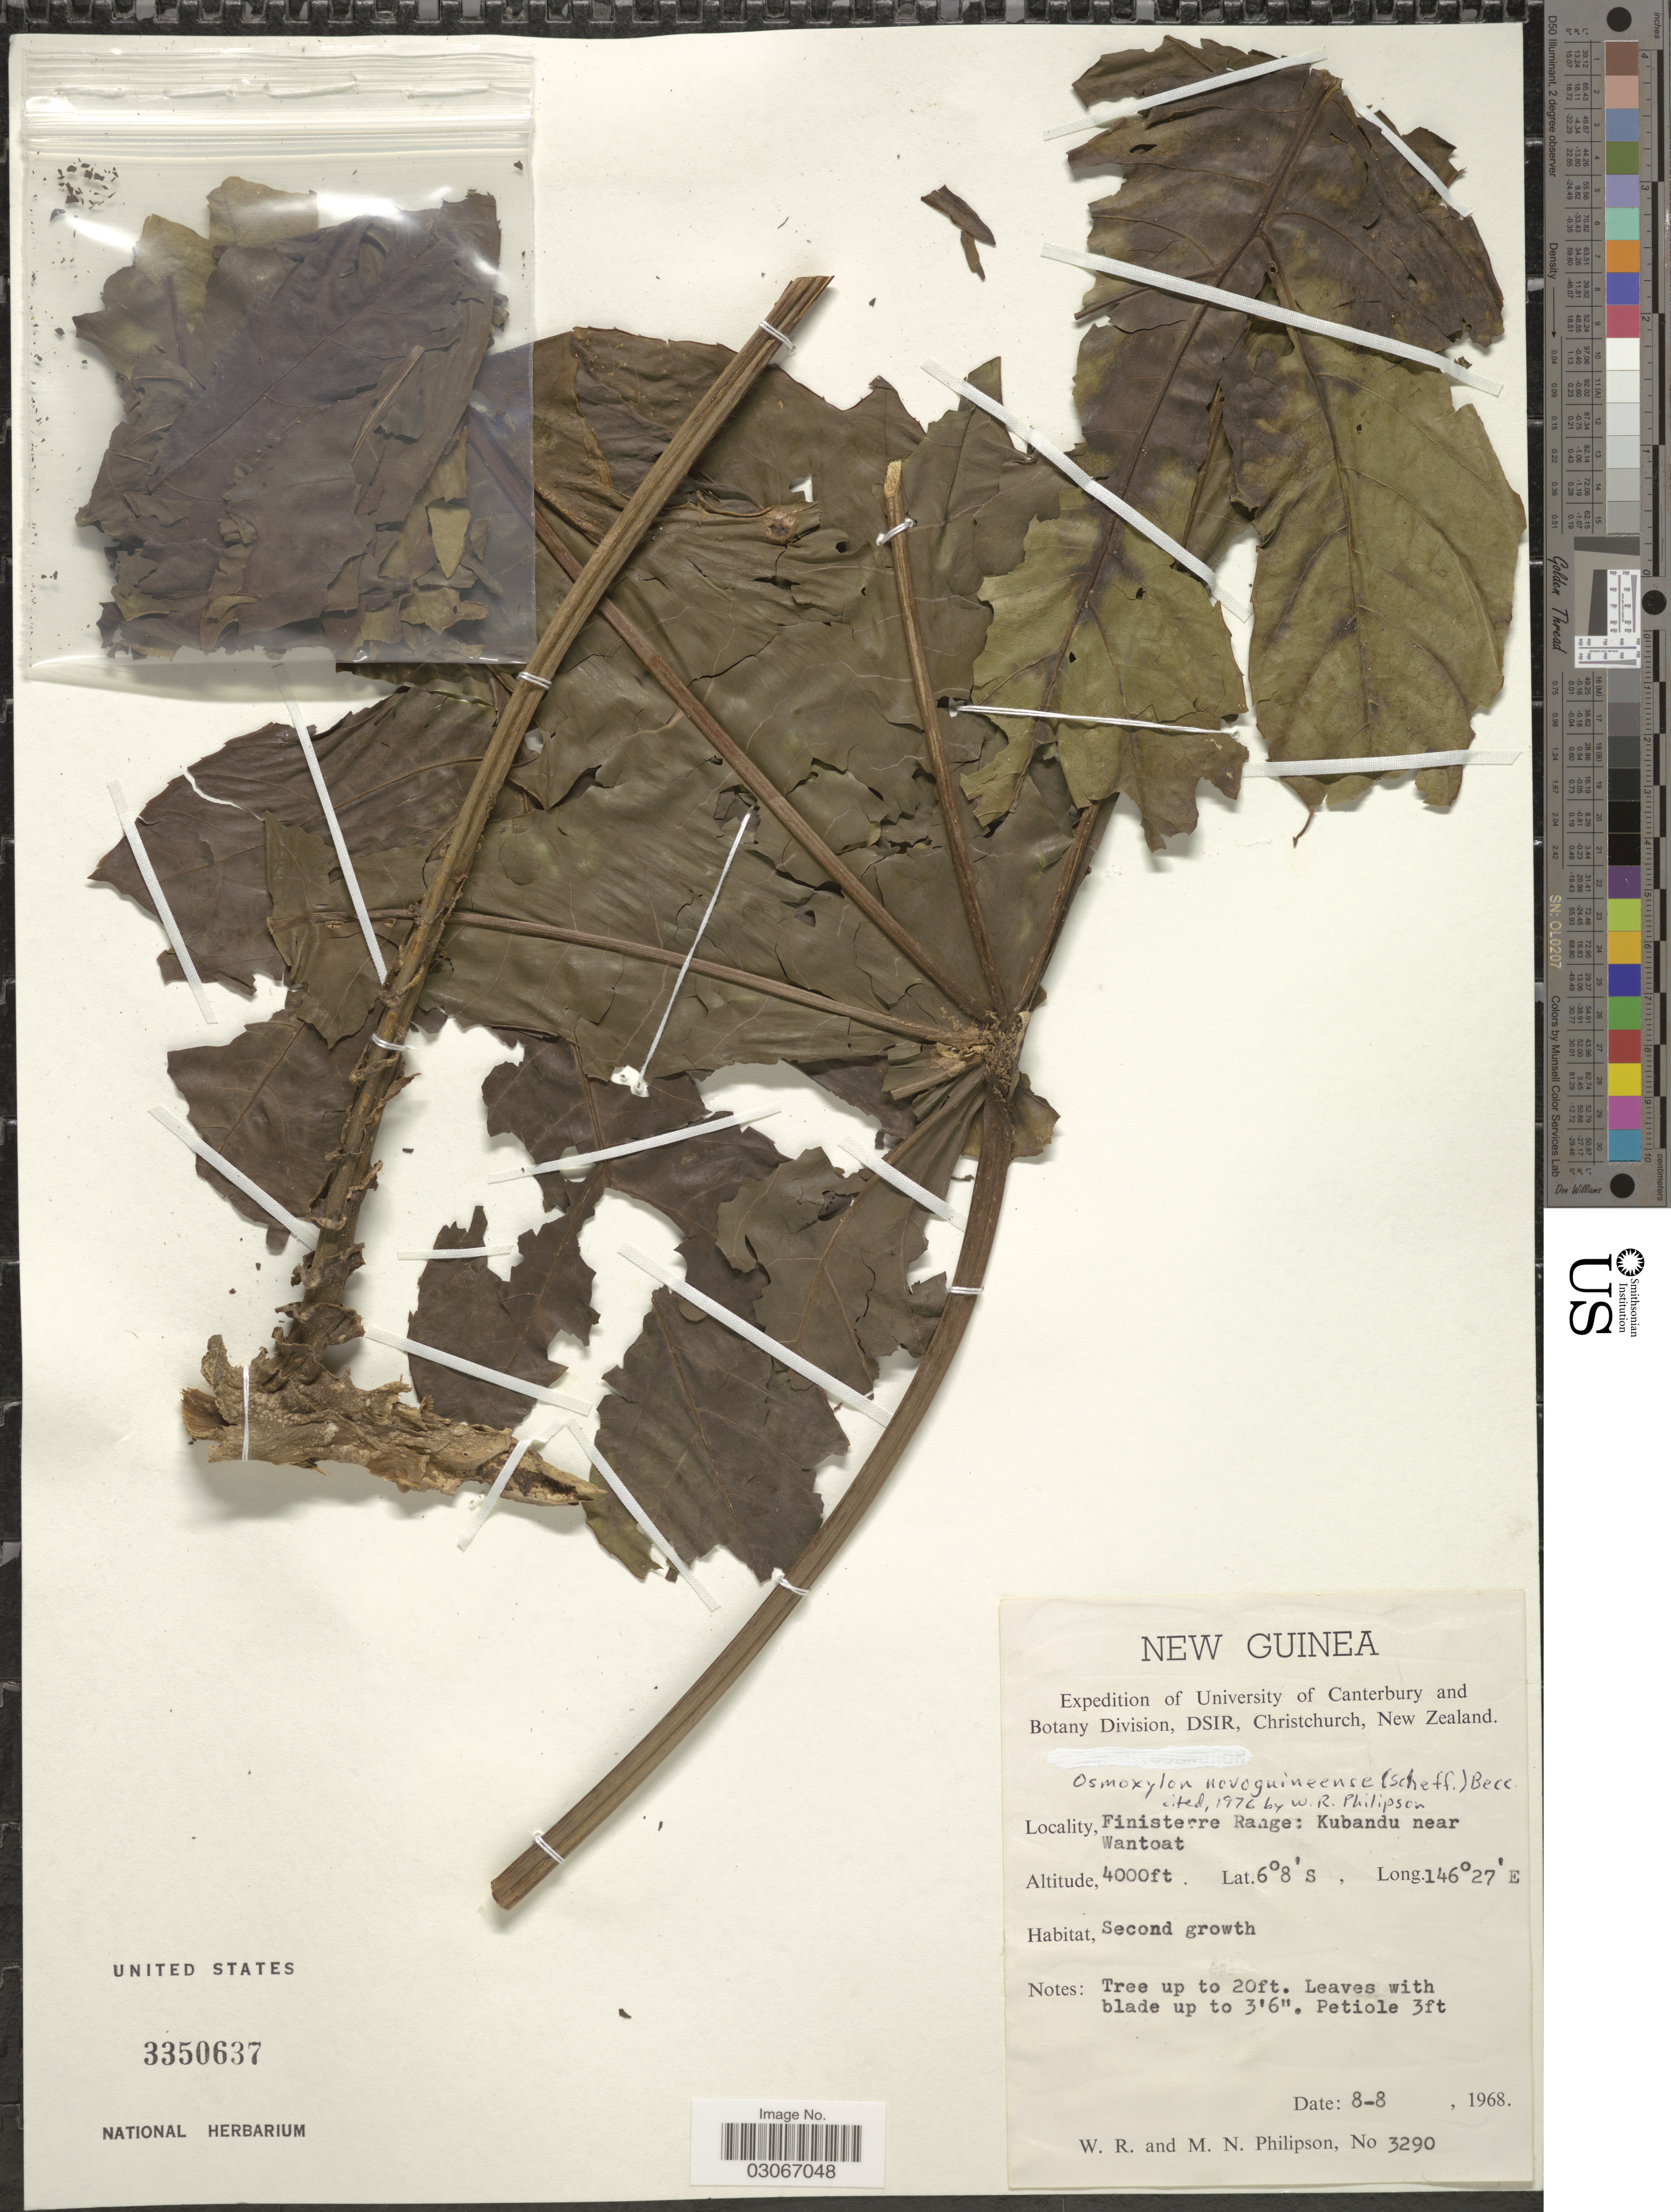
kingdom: Plantae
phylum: Tracheophyta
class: Magnoliopsida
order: Apiales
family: Araliaceae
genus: Osmoxylon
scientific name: Osmoxylon novoguineense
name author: (Scheff.) Becc.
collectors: W. R. Philipson & M. Philipson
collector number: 3290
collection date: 1968-08-08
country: Papua New Guinea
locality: New Guinea. Finisterre Range: Kubandu near Wantoat.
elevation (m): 1219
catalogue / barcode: US 3350637